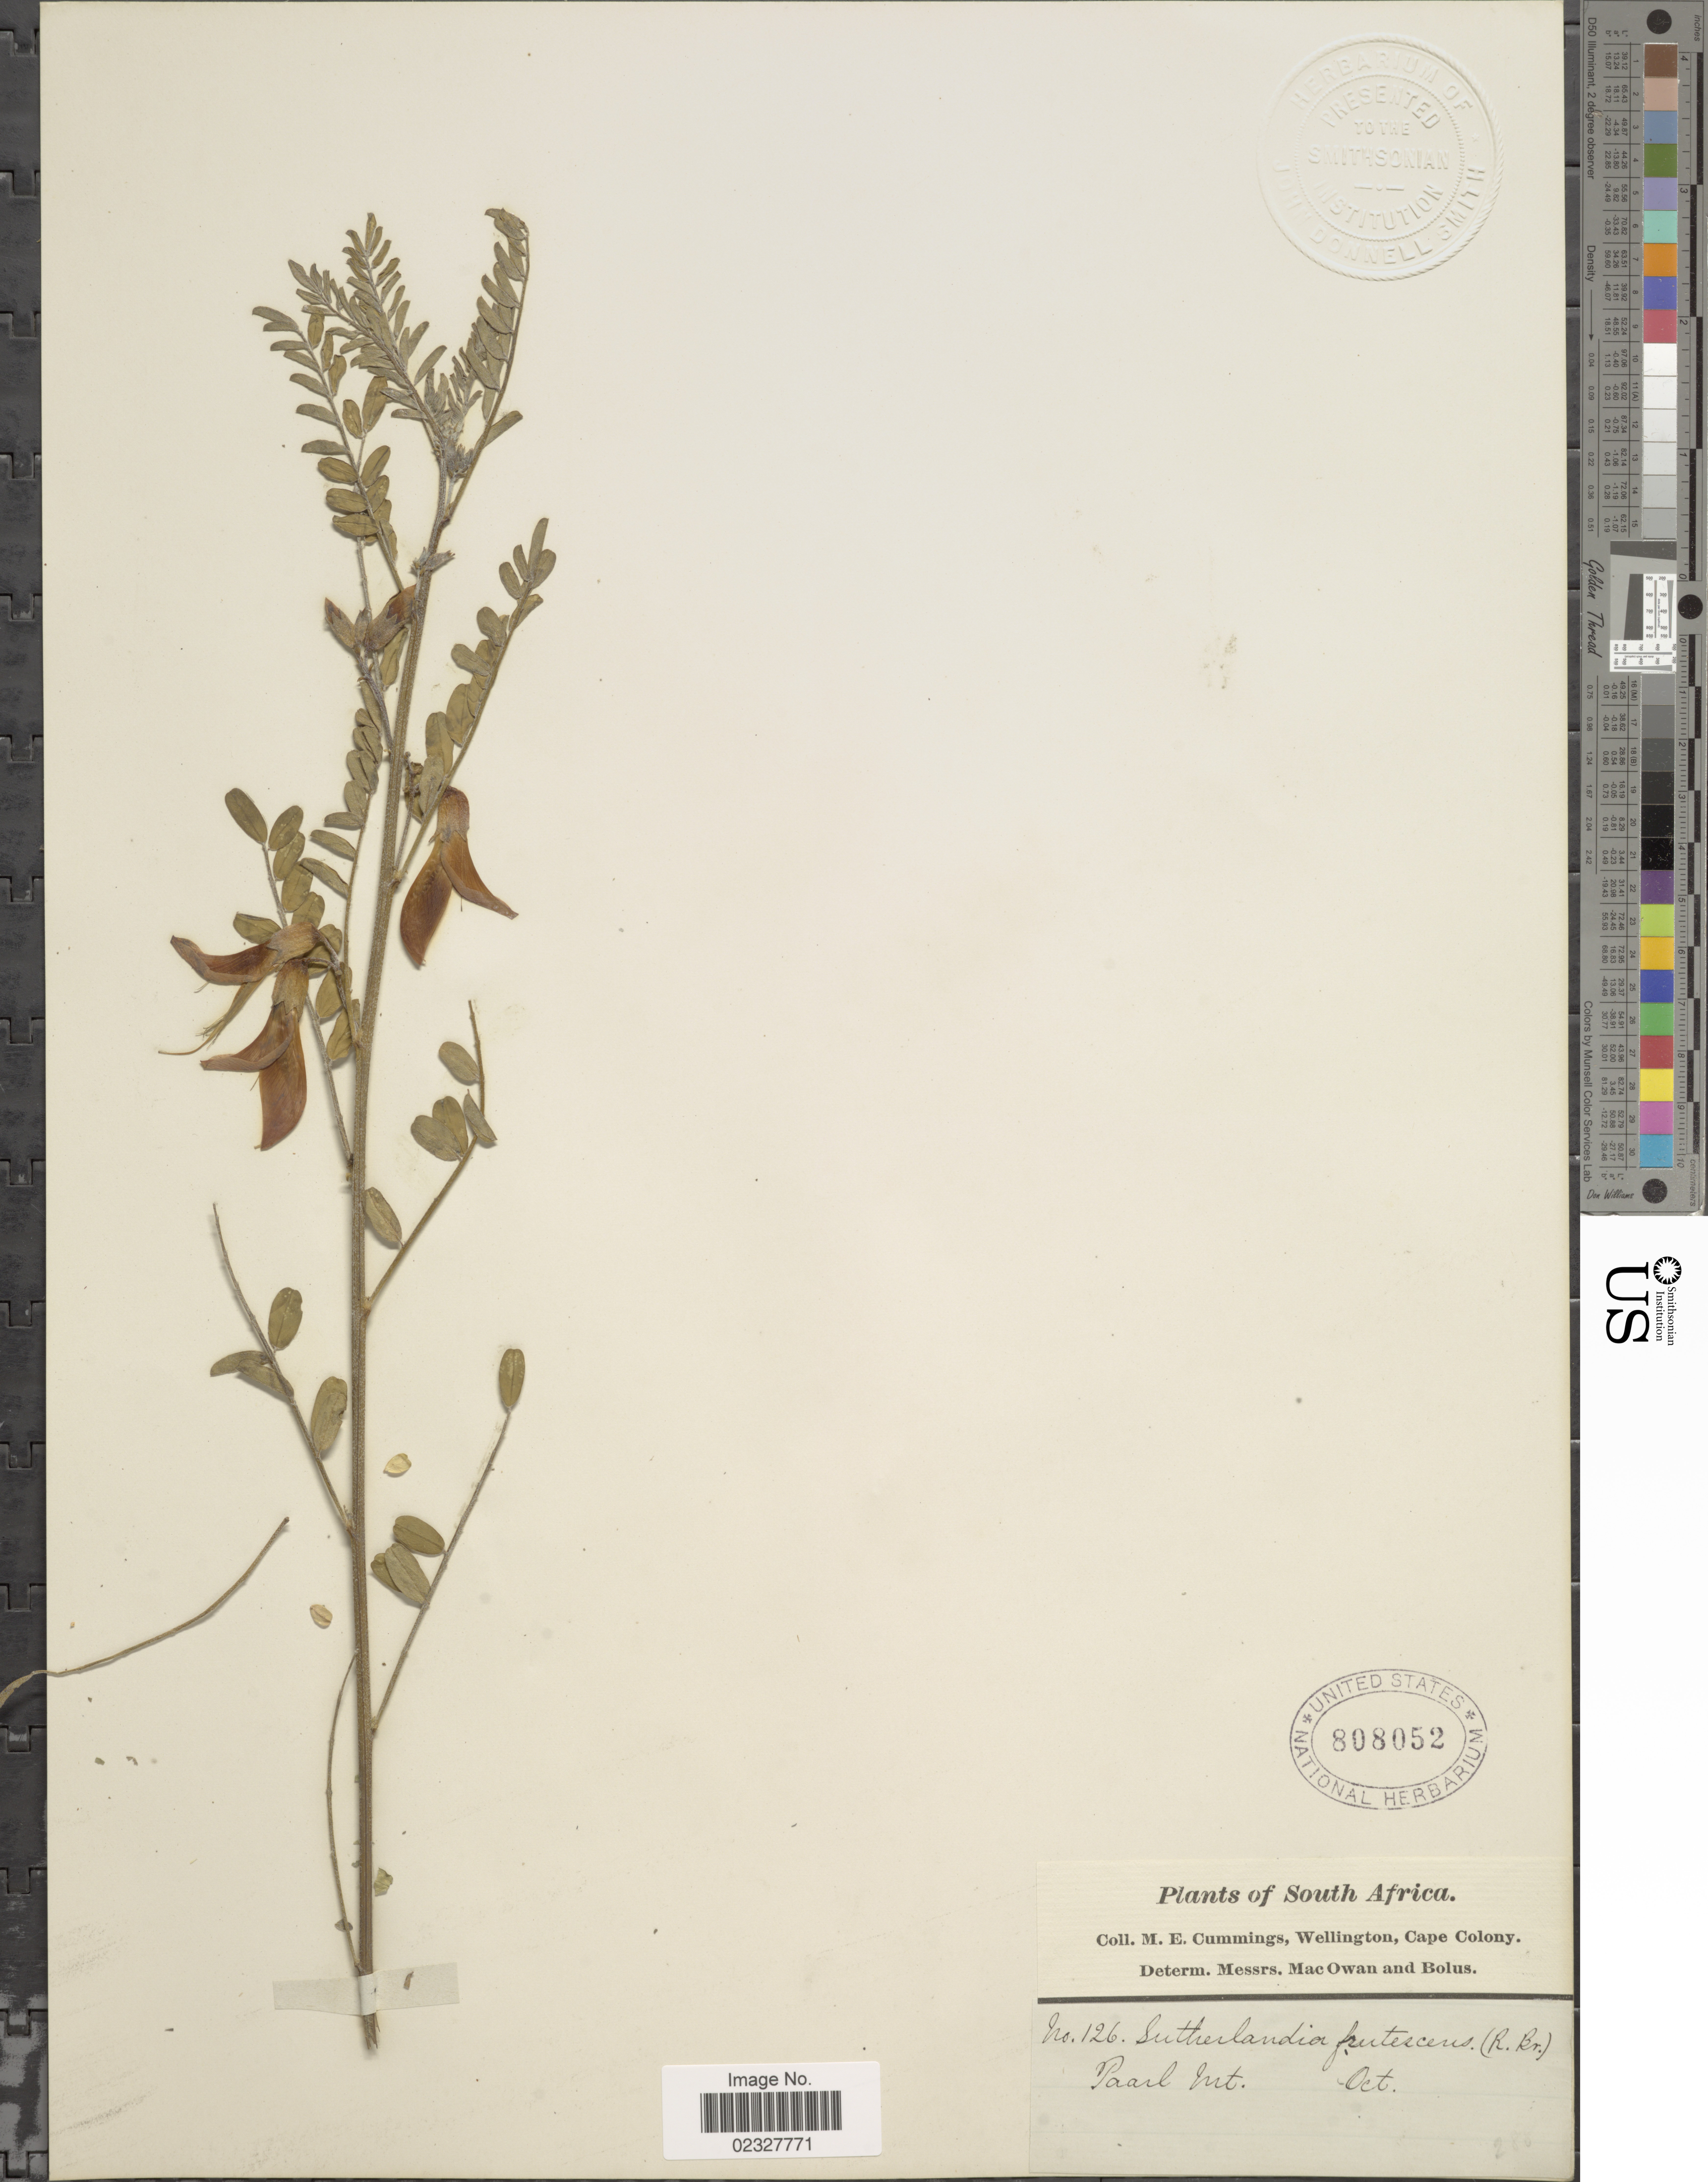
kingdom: Plantae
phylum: Tracheophyta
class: Magnoliopsida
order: Fabales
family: Fabaceae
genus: Sutherlandia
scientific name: Sutherlandia frutescens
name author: (L.) R. Br. ex W.T. Aiton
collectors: M. E. Cummings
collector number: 126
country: South Africa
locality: Paarl Int.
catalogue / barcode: US 808052